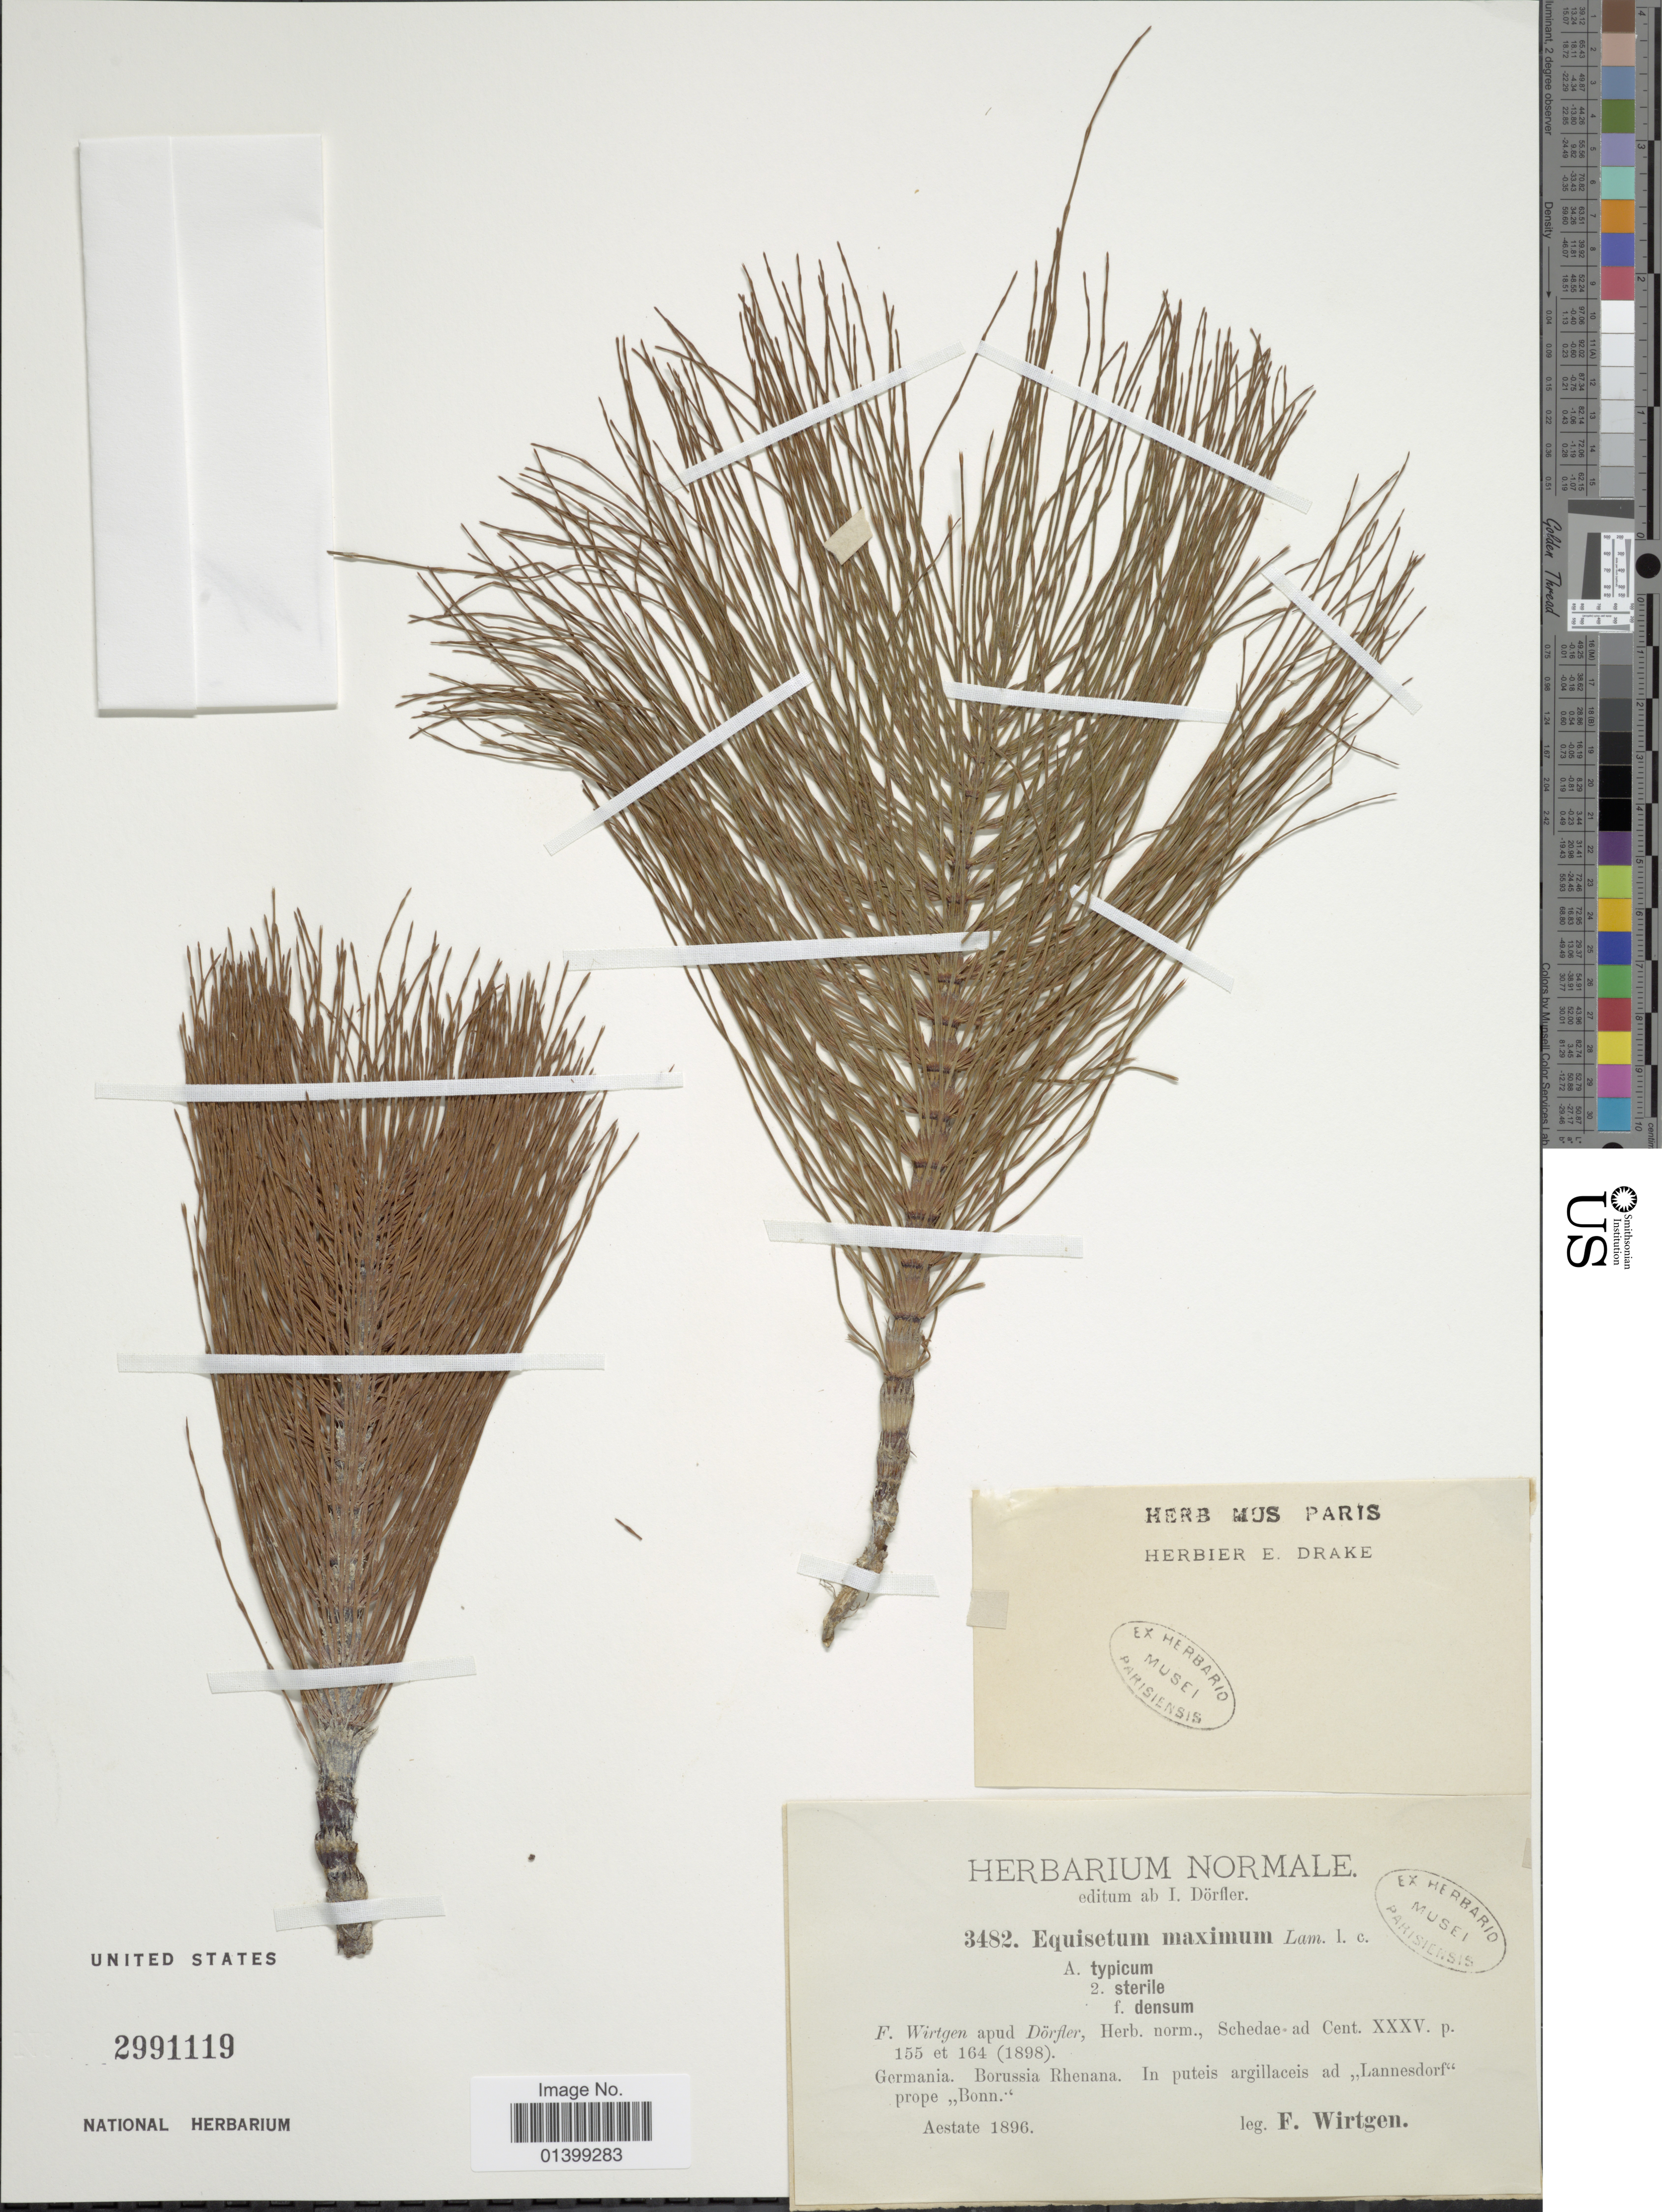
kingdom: Plantae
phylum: Tracheophyta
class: Polypodiopsida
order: Equisetales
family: Equisetaceae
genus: Equisetum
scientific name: Equisetum telmateia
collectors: F. Wirtgen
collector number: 3482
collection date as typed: Aestate 1896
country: Germany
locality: Germania. Borussia Rhenana. In puteis argillaceis ad ,,Lannesdorf" prope ,,Bonn"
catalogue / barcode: US 2991119